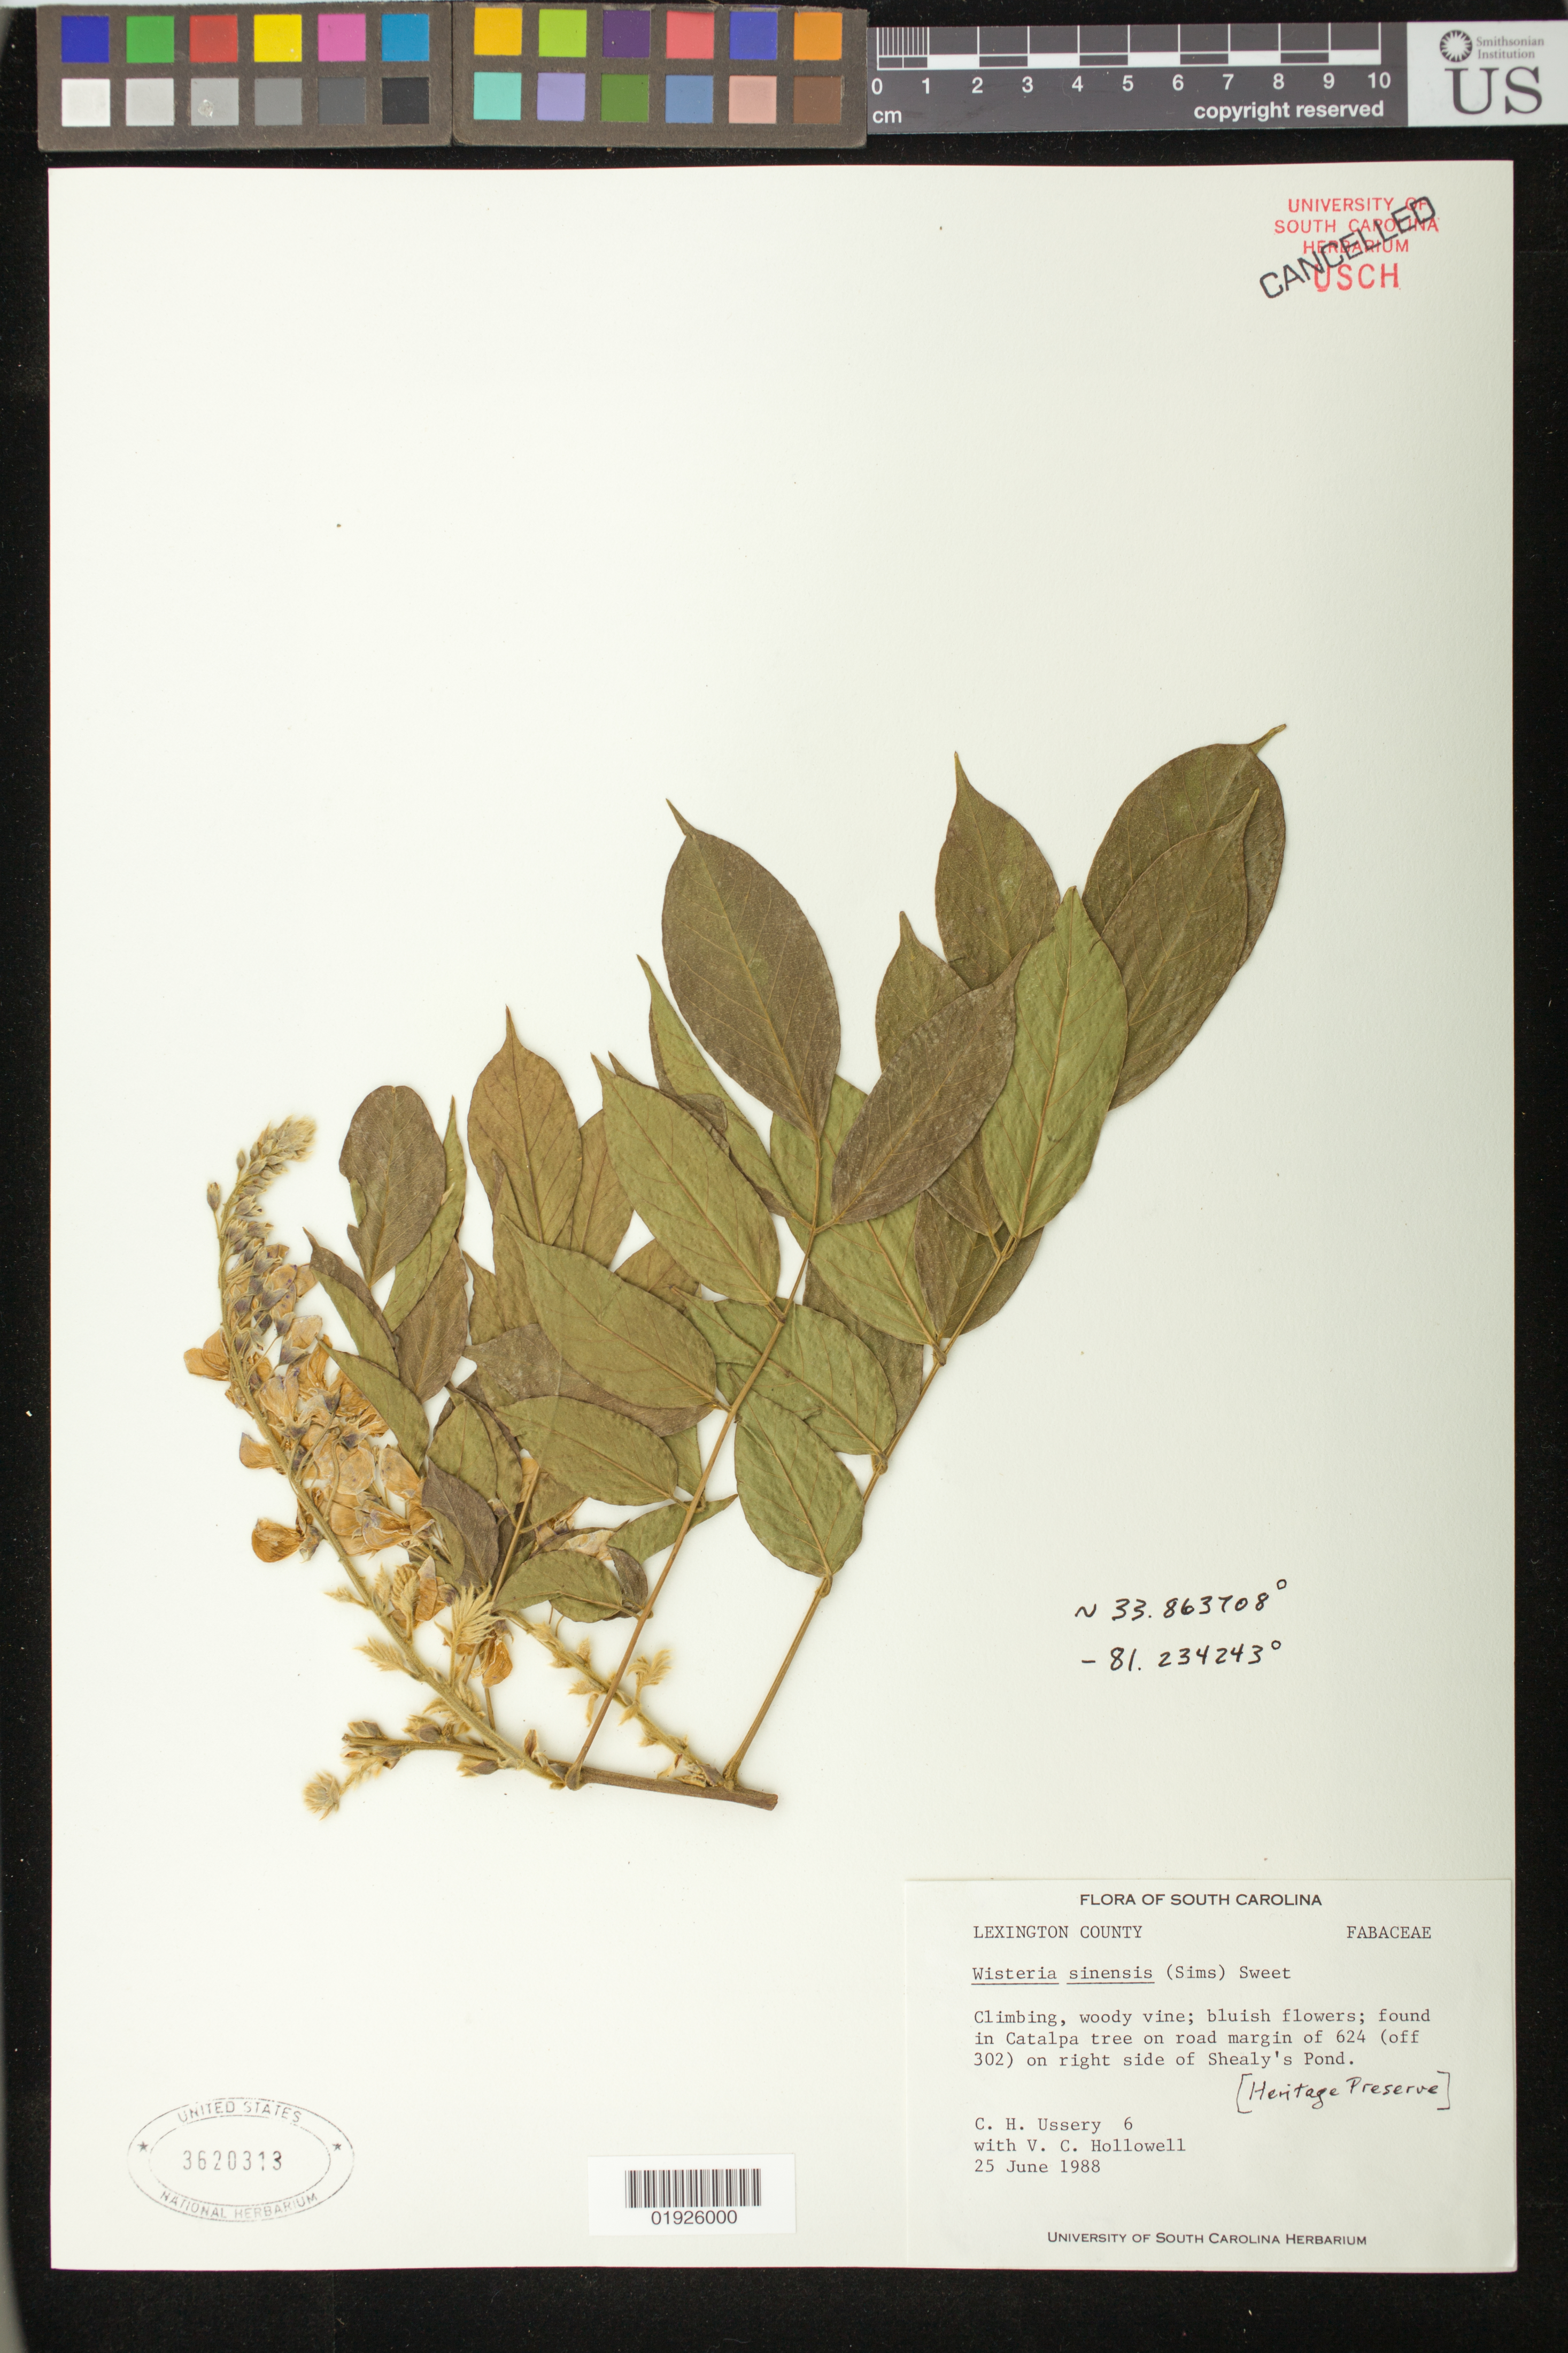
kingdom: Plantae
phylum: Tracheophyta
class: Magnoliopsida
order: Fabales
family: Fabaceae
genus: Wisteria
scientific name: Wisteria sinensis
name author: (Sims) DC.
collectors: C. Ussery & V. C. Hollowell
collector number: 6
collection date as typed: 25 June 1988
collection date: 1988-06-25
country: United States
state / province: South Carolina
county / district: Lexington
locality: On road margin of 624 (off 302) on right side of Shealy's Pond. Heritage Preserve.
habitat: Found in Catalpa tree on road margin.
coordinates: ~33.863708, -81.234243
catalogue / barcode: US 3620313